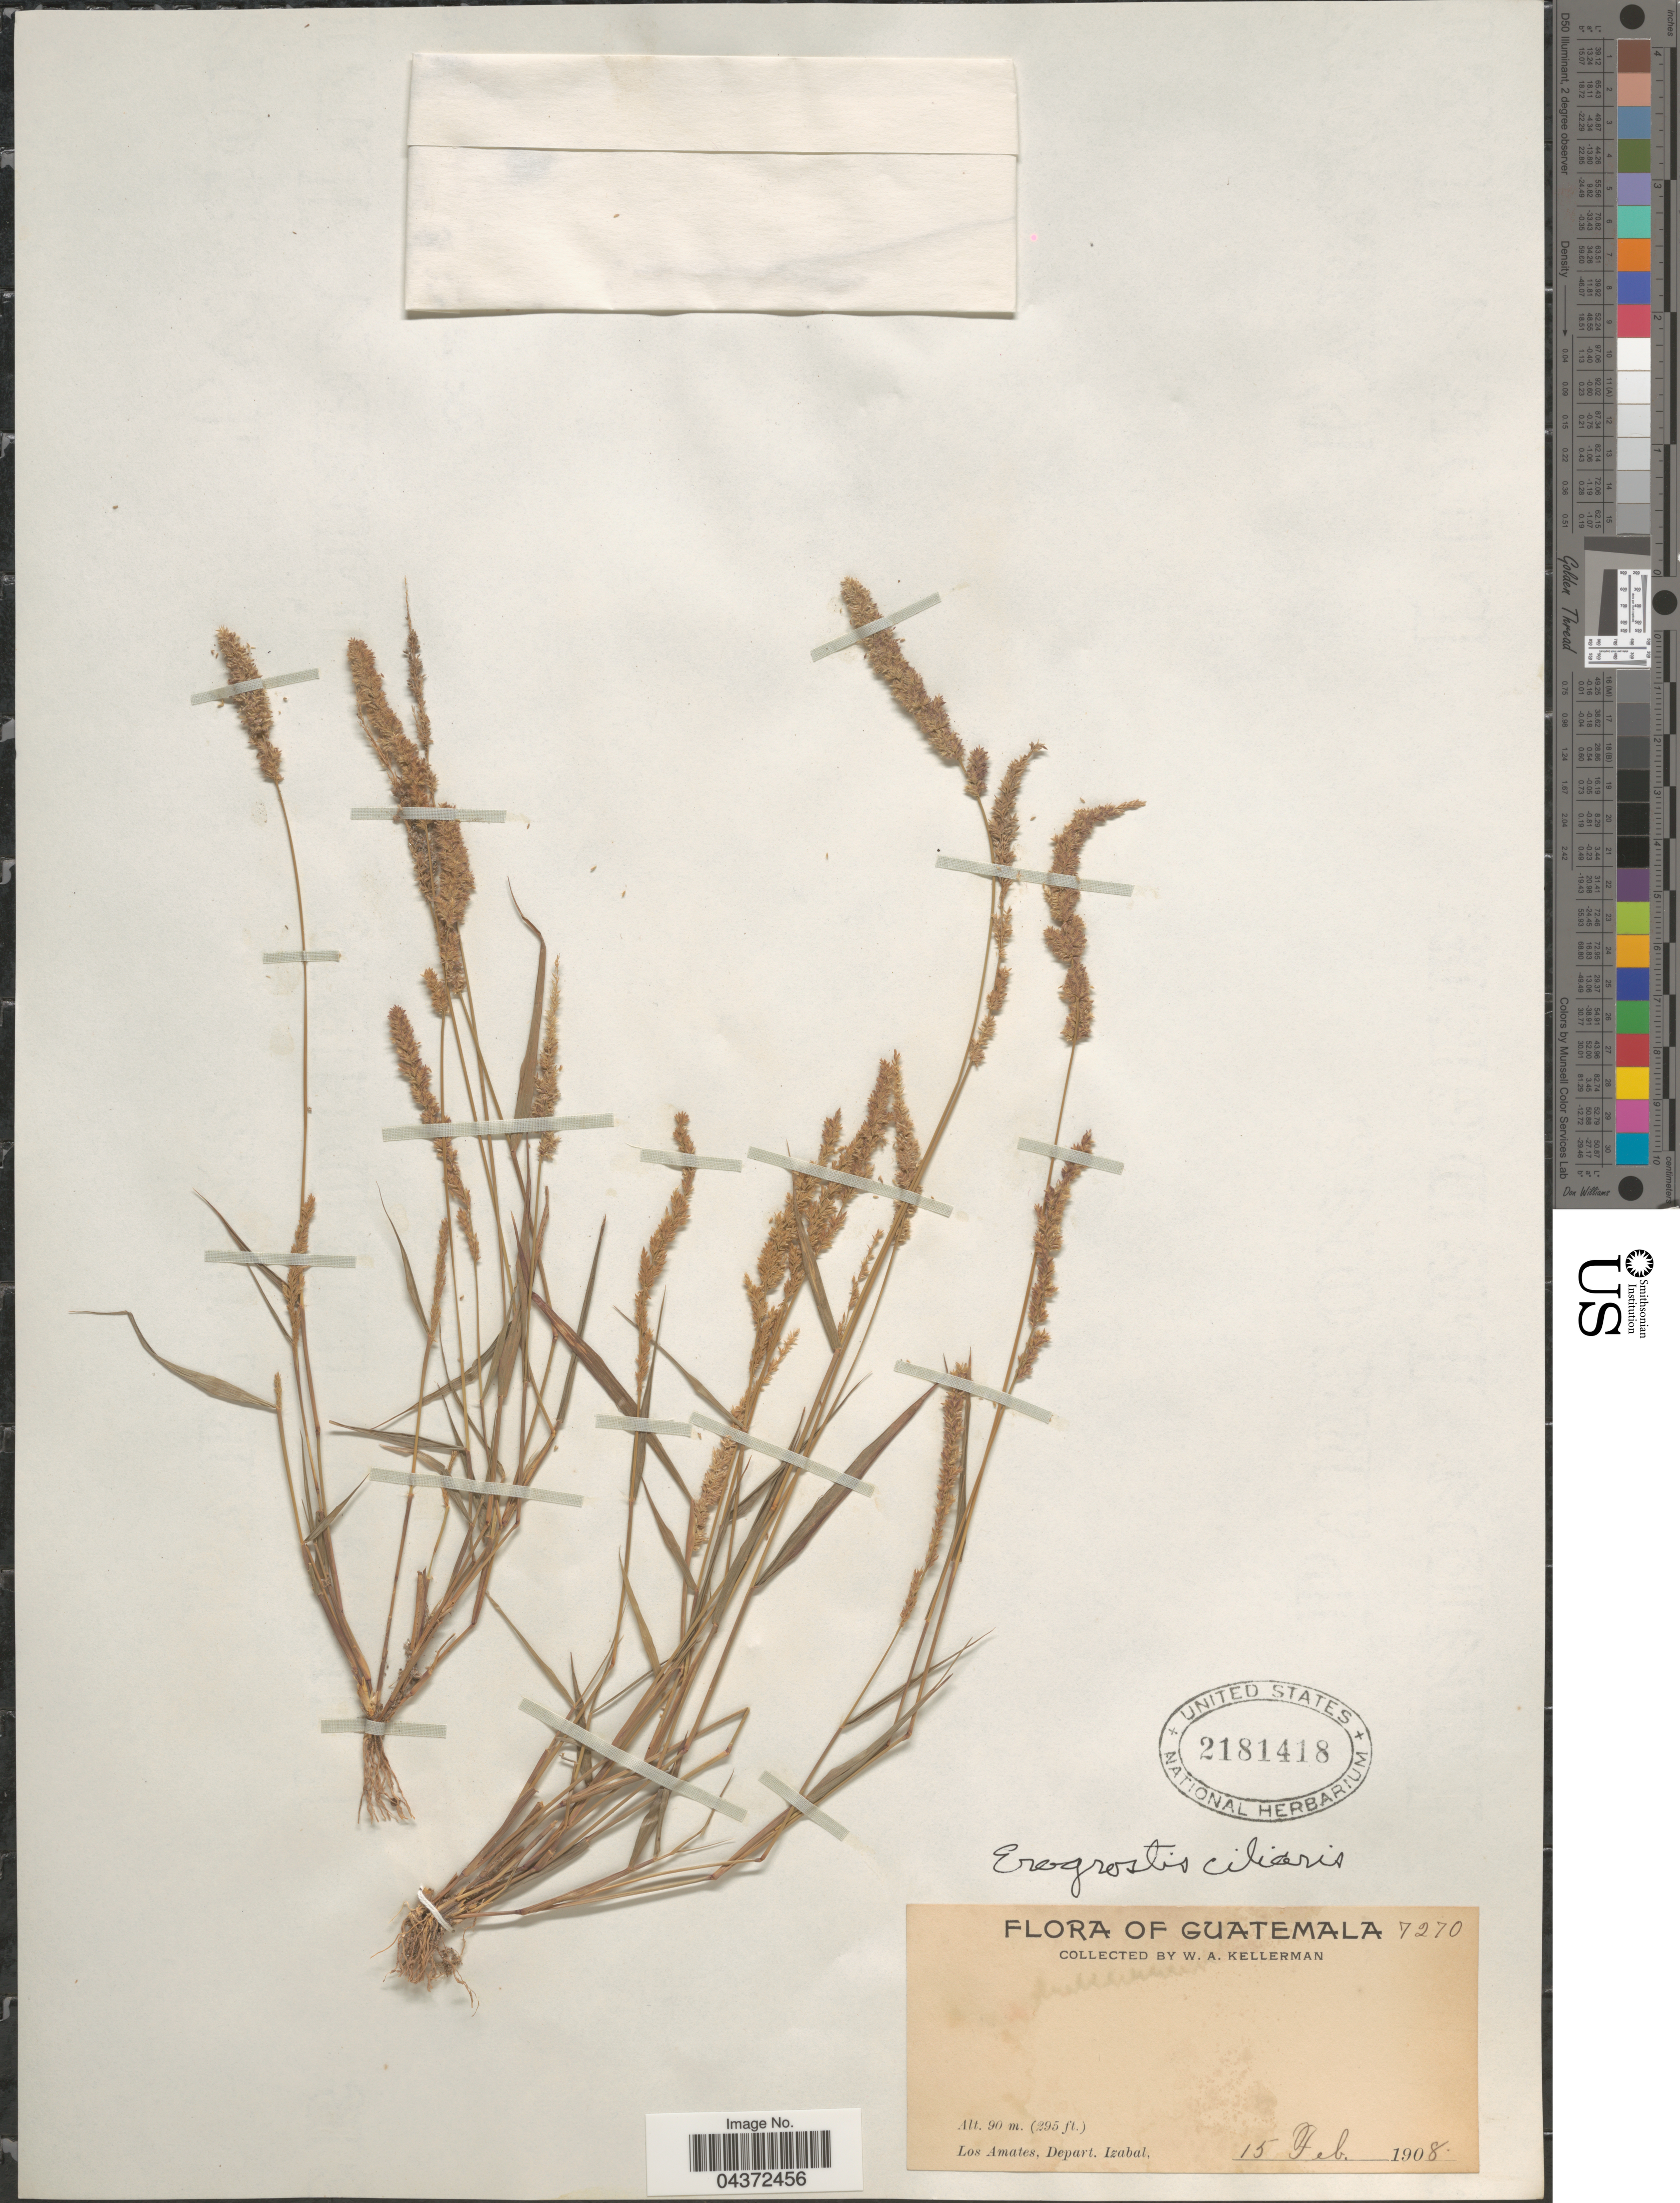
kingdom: Plantae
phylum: Tracheophyta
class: Liliopsida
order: Poales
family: Poaceae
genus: Eragrostis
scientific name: Eragrostis ciliaris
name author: (L.) R. Br.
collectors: W. Kellerman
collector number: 7270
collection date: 1908-02-15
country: Guatemala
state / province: Izabal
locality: Los Amates, Depart. Izabal.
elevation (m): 90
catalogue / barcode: US 2181418